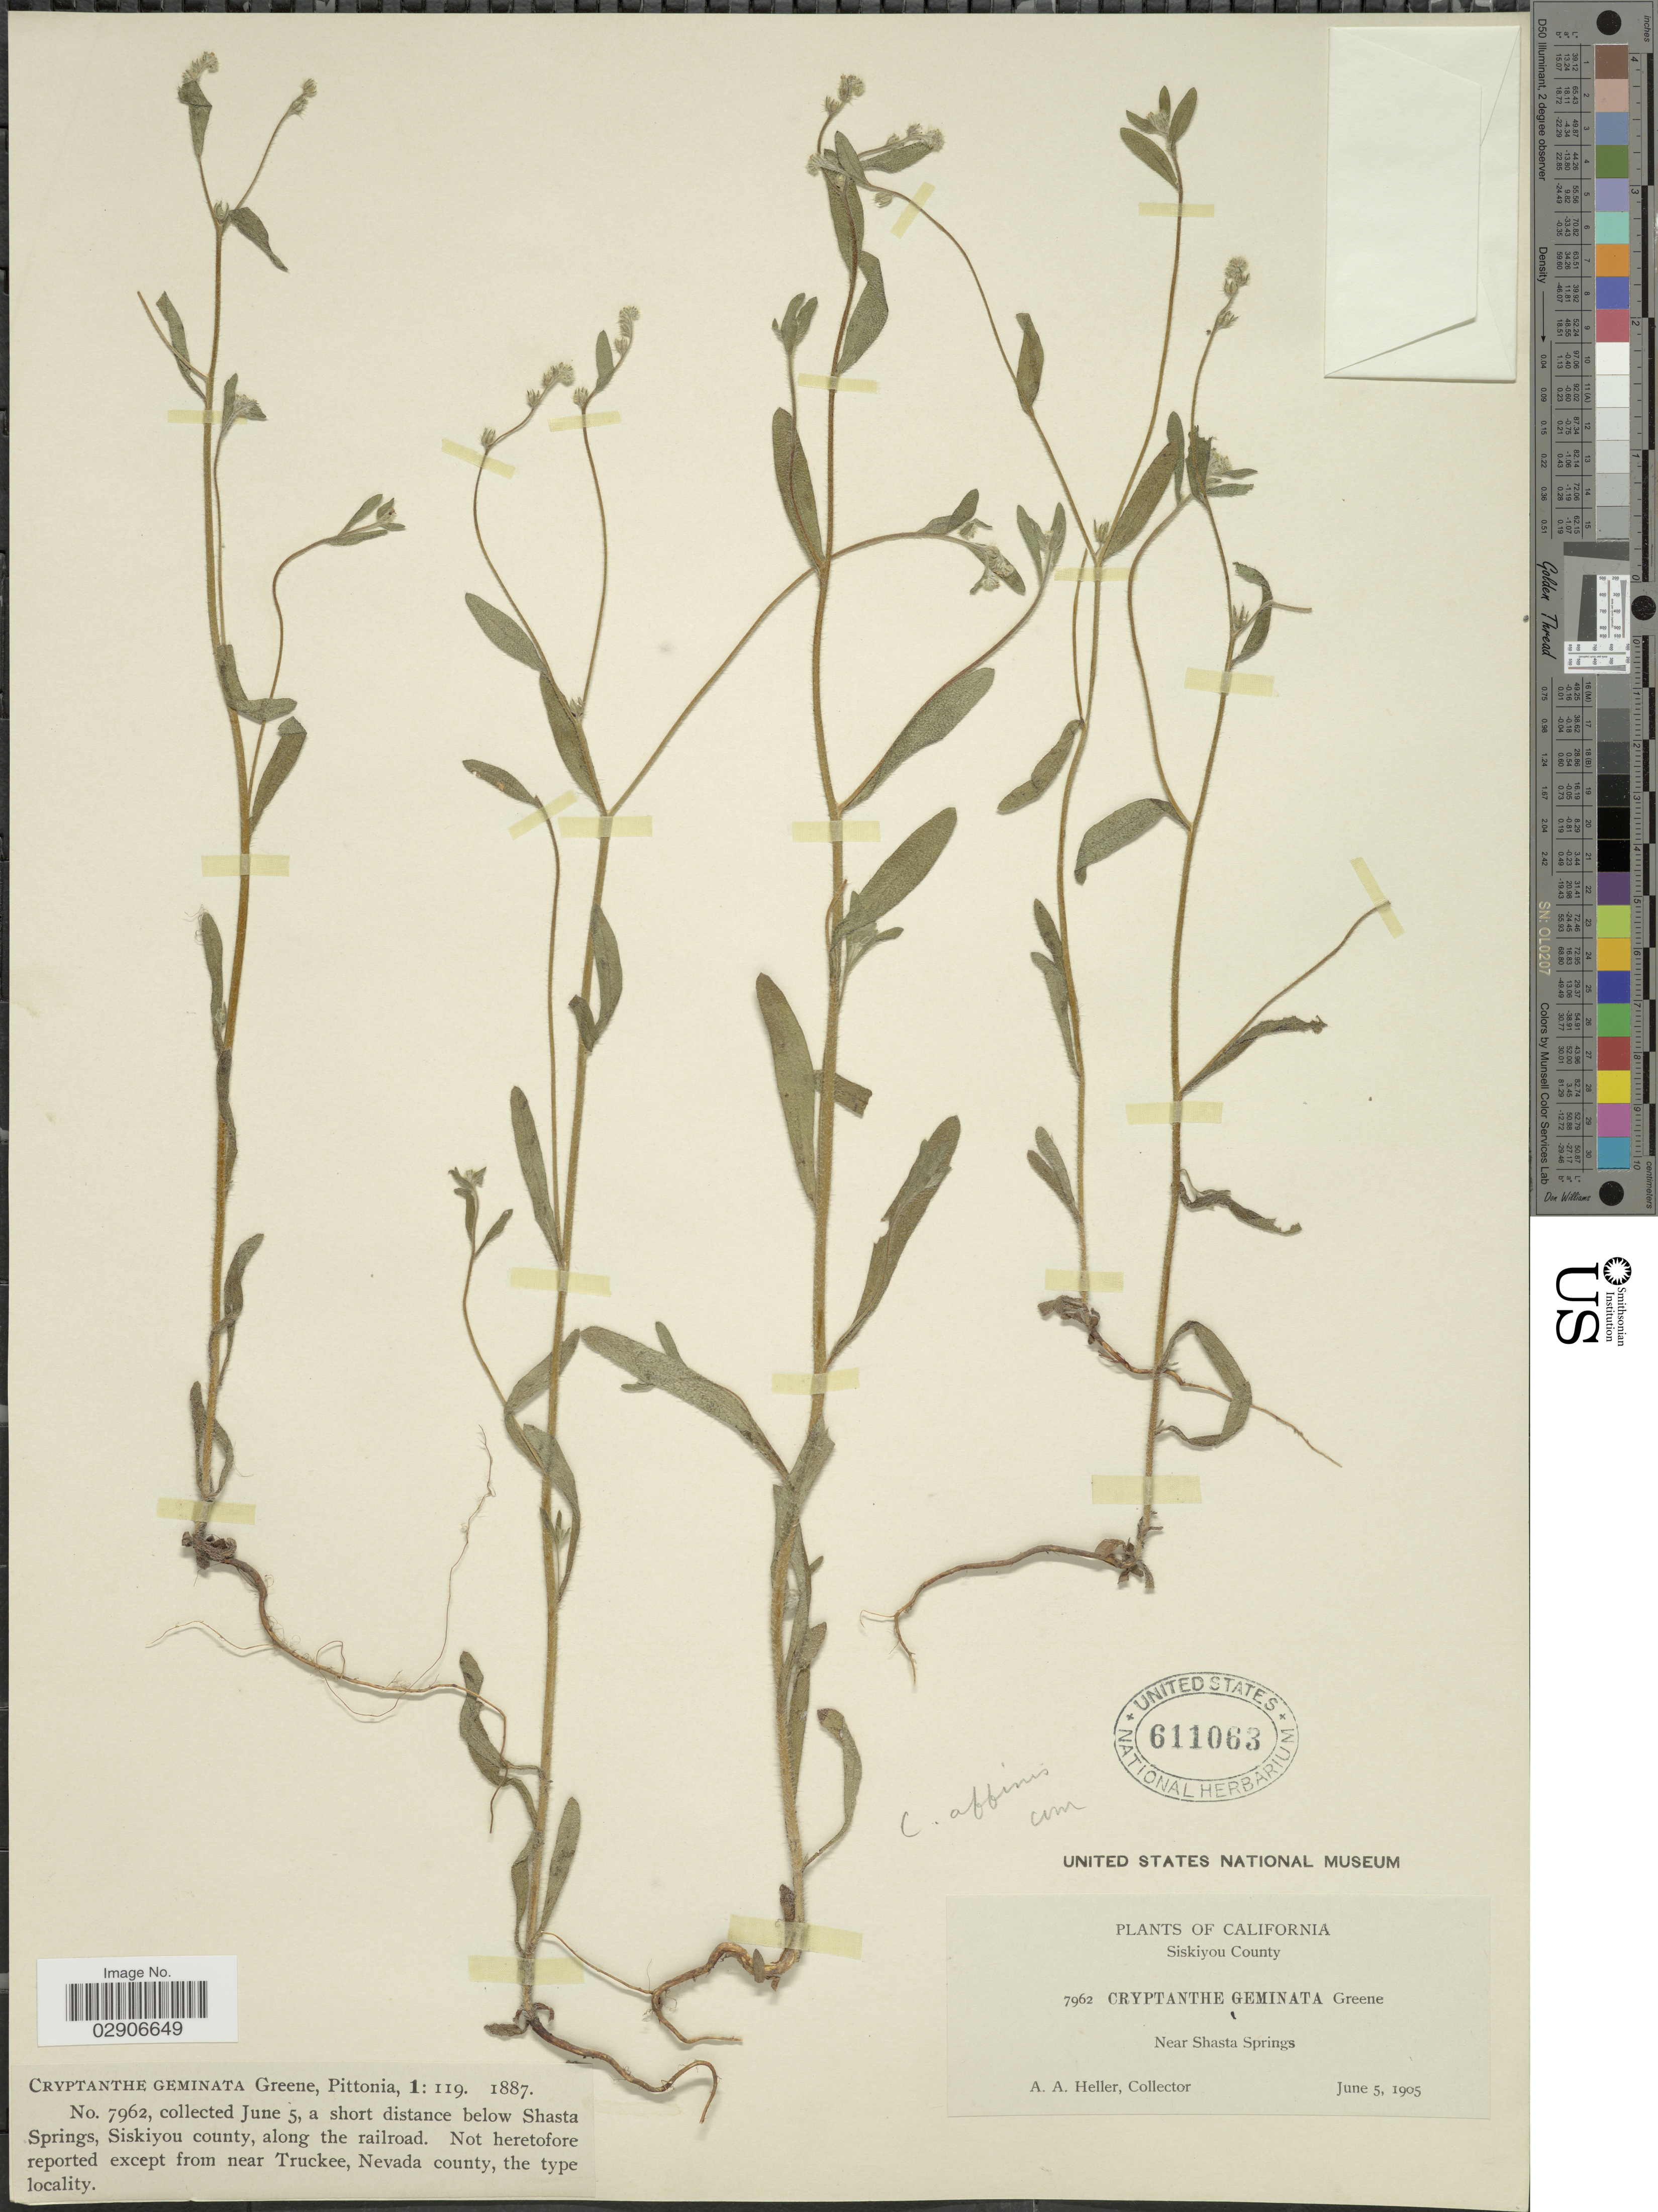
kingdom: Plantae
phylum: Tracheophyta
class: Magnoliopsida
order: Boraginales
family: Boraginaceae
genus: Cryptantha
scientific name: Cryptantha affinis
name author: (A. Gray) Greene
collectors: A. A. Heller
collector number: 7962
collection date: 1905-06-05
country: United States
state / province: California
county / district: Siskiyou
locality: Near Shasta Springs. A short distance below Shasta Springs, Siskiyou county, along the railroad. Not heretofore reported except from near Truckee, Nevada county, the type locality. California, Siskiyou County.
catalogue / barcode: US 611063